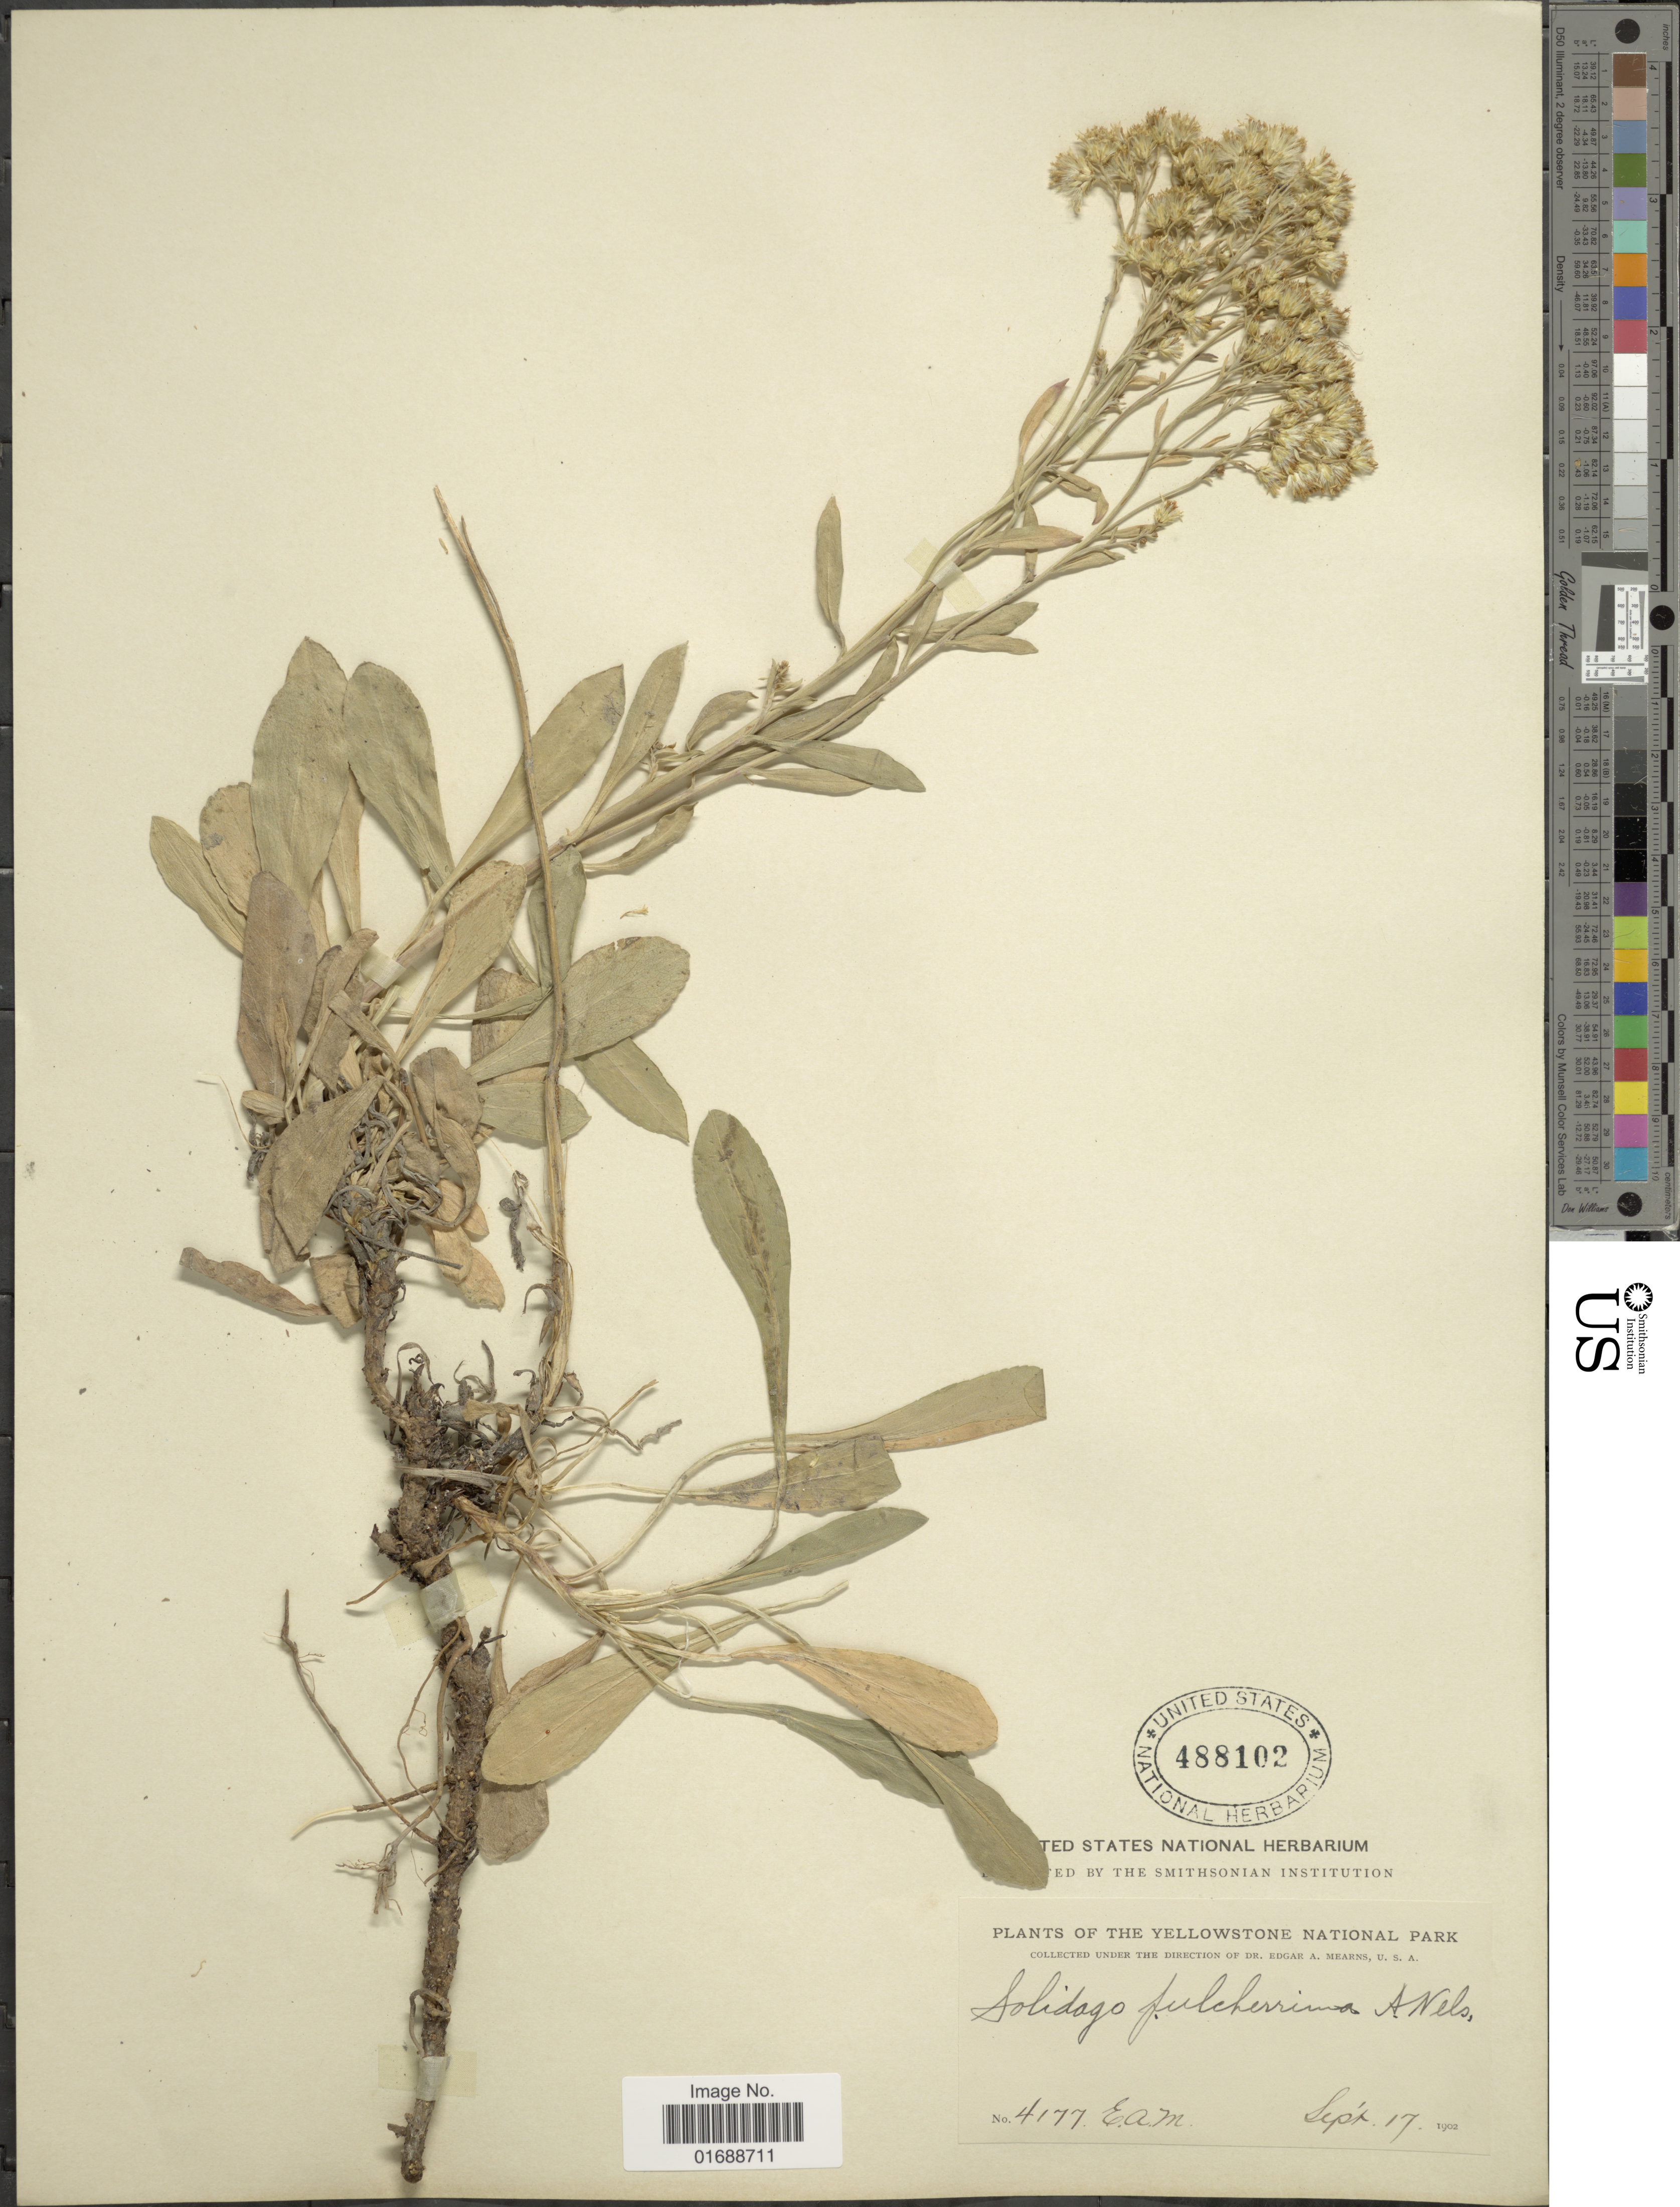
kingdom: Plantae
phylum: Tracheophyta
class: Magnoliopsida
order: Asterales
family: Asteraceae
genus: Solidago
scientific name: Solidago nana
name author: Nutt.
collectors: E. A. Mearns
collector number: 4177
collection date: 1902-09-17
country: United States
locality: Yellowstone National Park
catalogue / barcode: US 488102